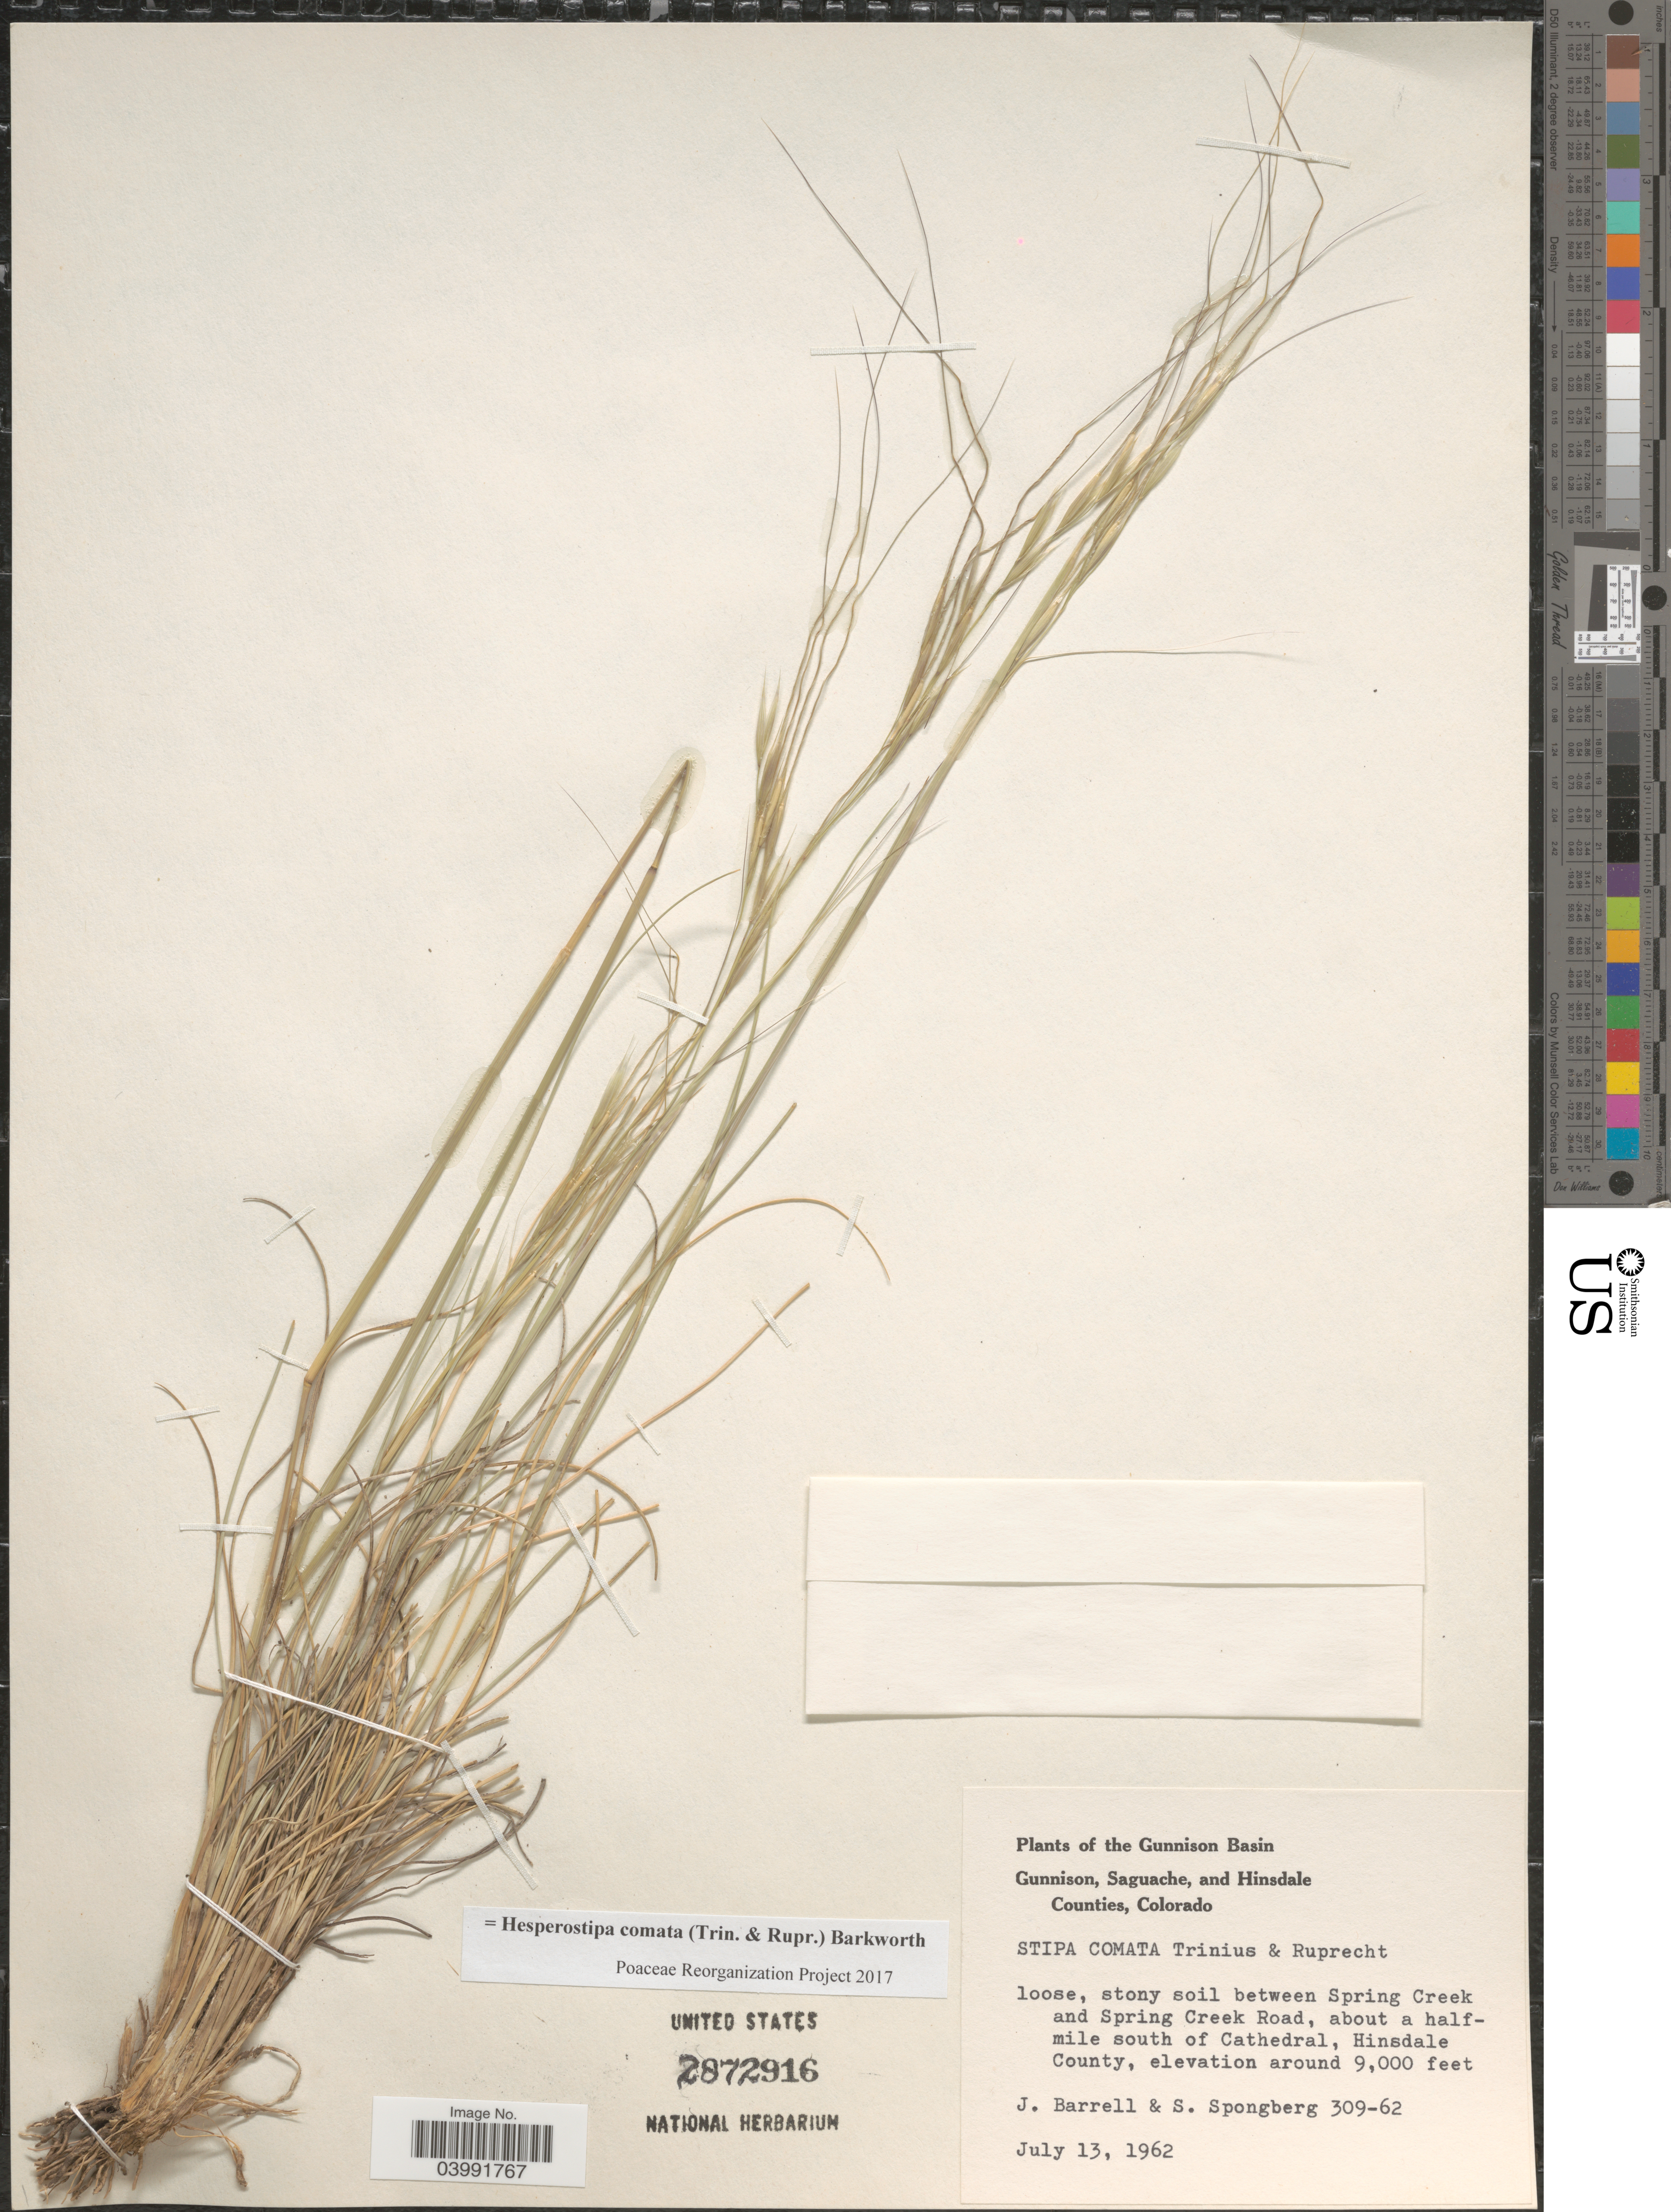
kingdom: Plantae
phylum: Tracheophyta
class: Liliopsida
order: Poales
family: Poaceae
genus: Hesperostipa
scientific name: Hesperostipa comata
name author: (Trin. & Rupr.) Barkworth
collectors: J. Barrell & S. A.Spongberg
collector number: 309-62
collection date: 1962-07-13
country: United States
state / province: Colorado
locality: Gunnison Basin. Stony soil between Spring Creek and Spring Creek Road, about a half-mile south of Cathedral, Hinsdale County.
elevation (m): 2743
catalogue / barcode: US 2872916